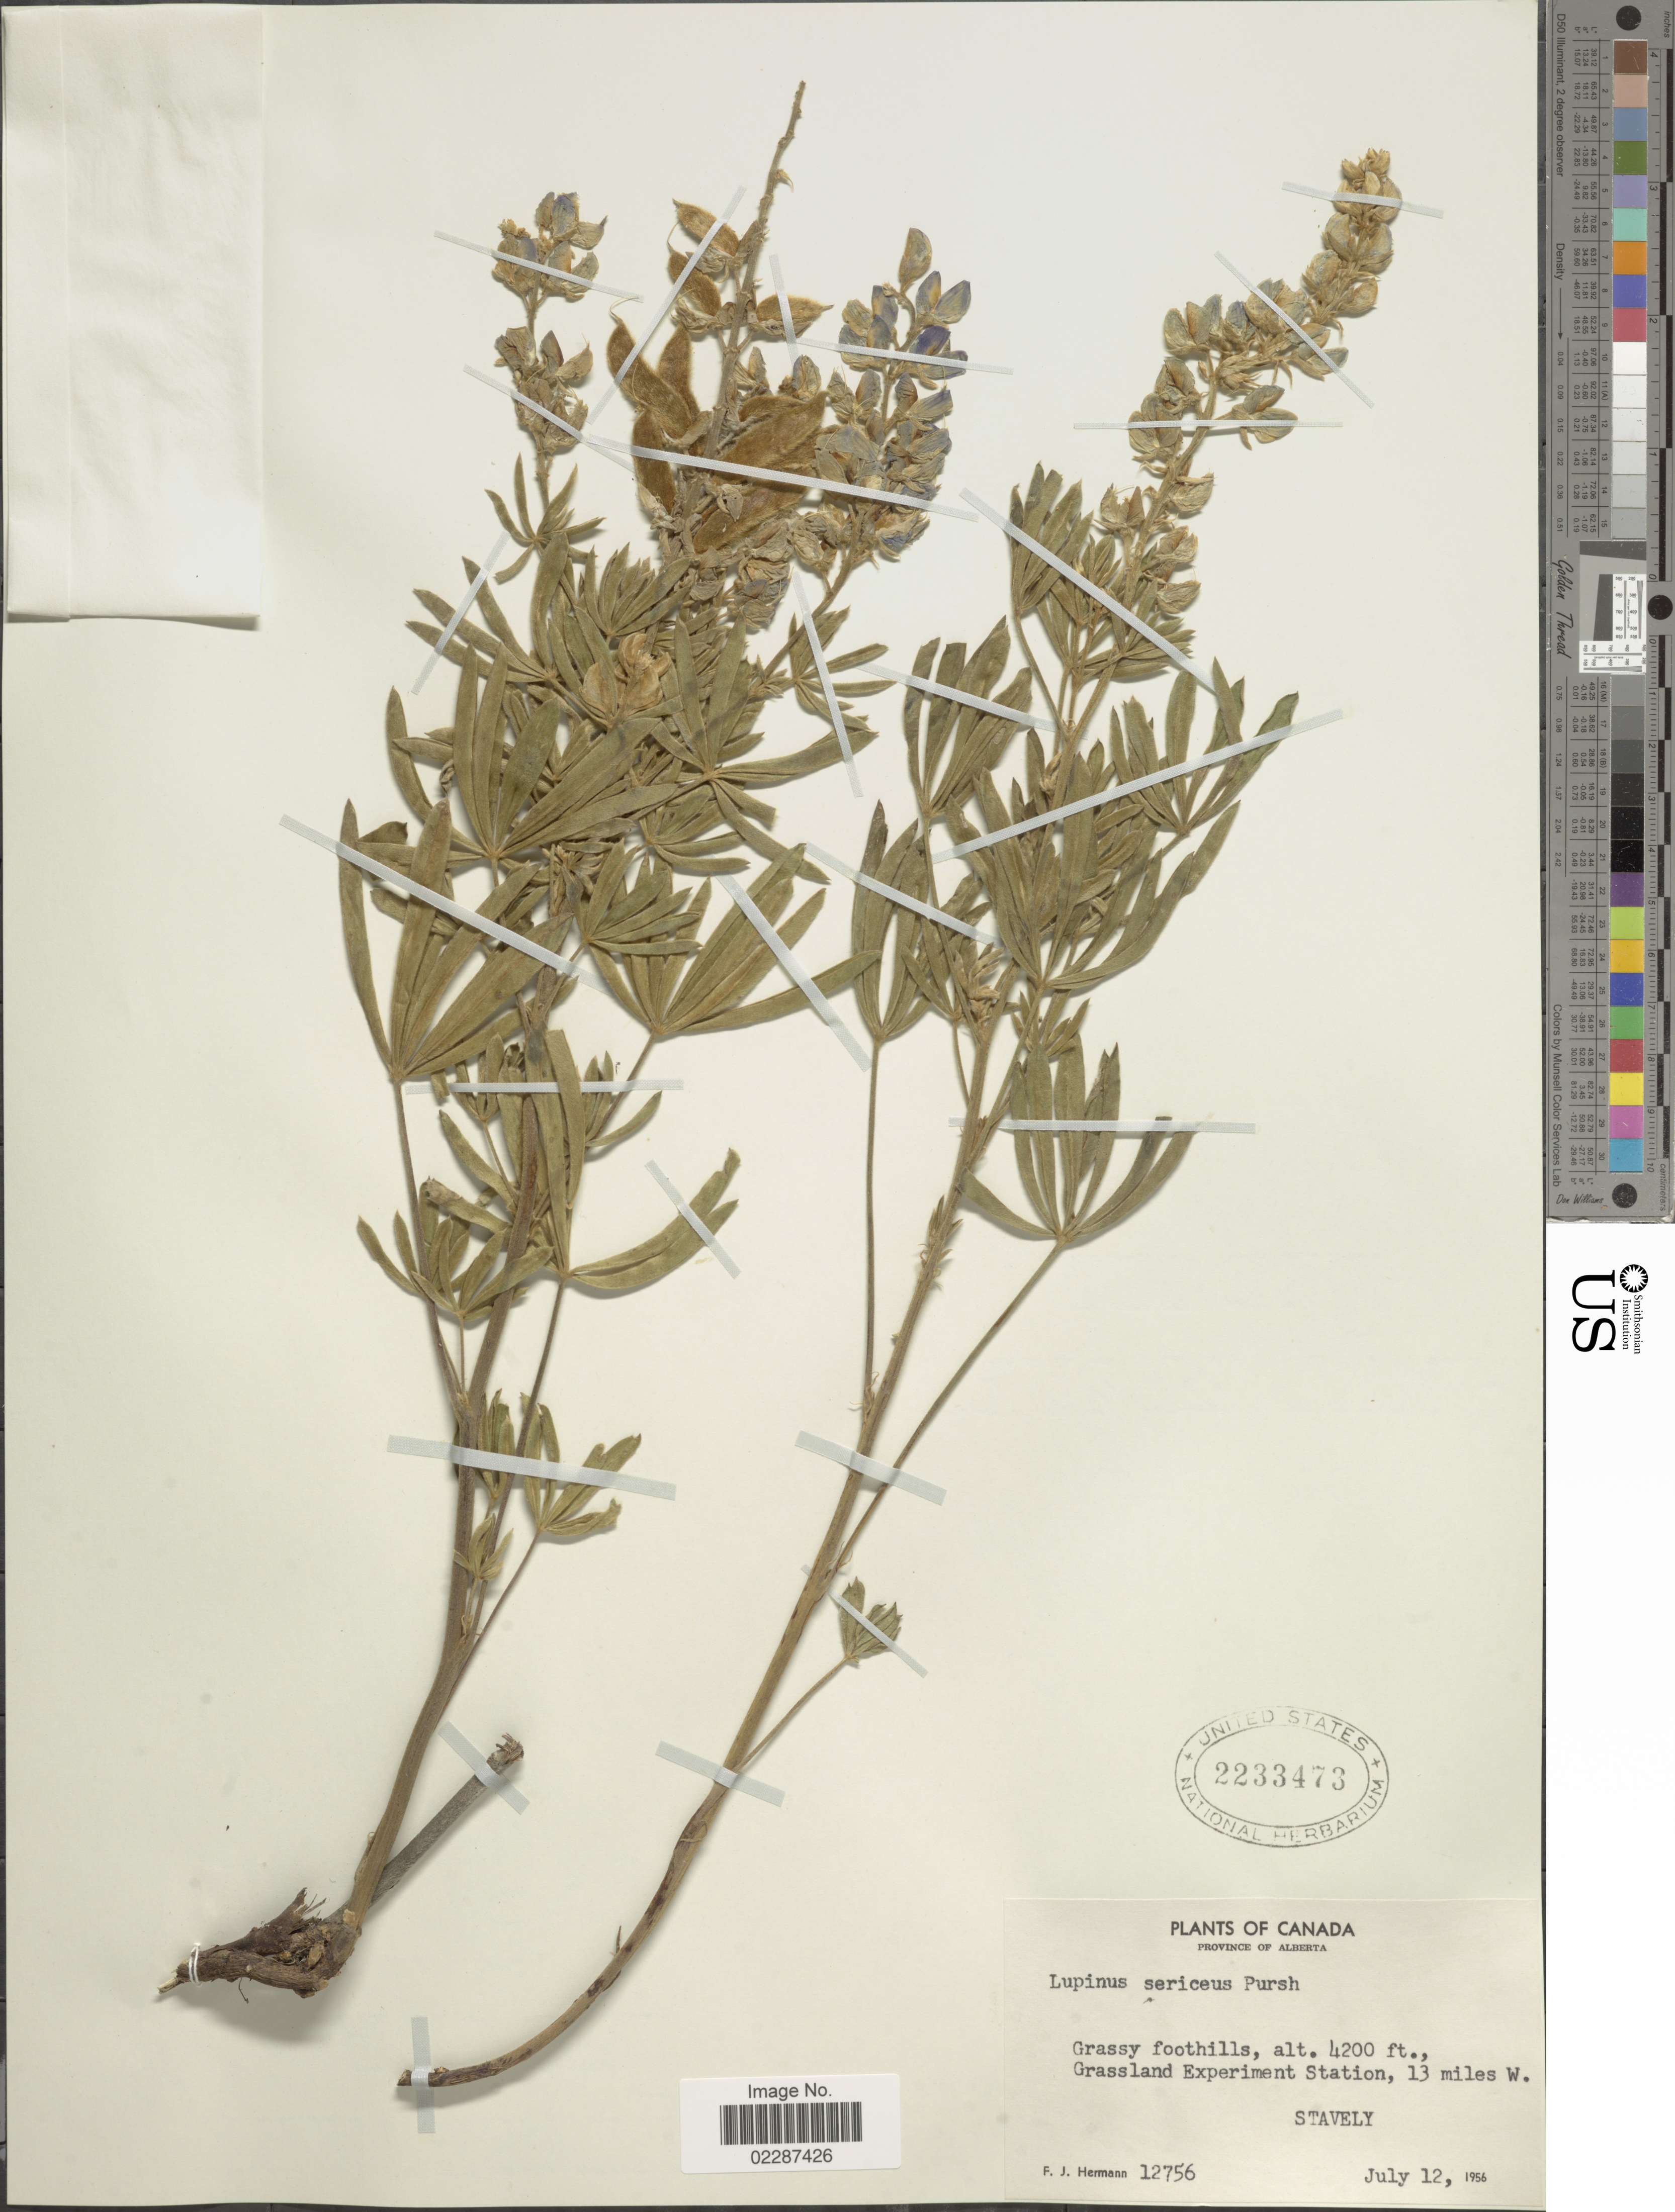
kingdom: Plantae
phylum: Tracheophyta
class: Magnoliopsida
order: Fabales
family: Fabaceae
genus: Lupinus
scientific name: Lupinus sericeus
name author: Pursh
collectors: F. J. Hermann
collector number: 12756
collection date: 1956-07-12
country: Canada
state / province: Alberta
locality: Grassland Experiment Station, 13 miles W. Stavely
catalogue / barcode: US 2233473